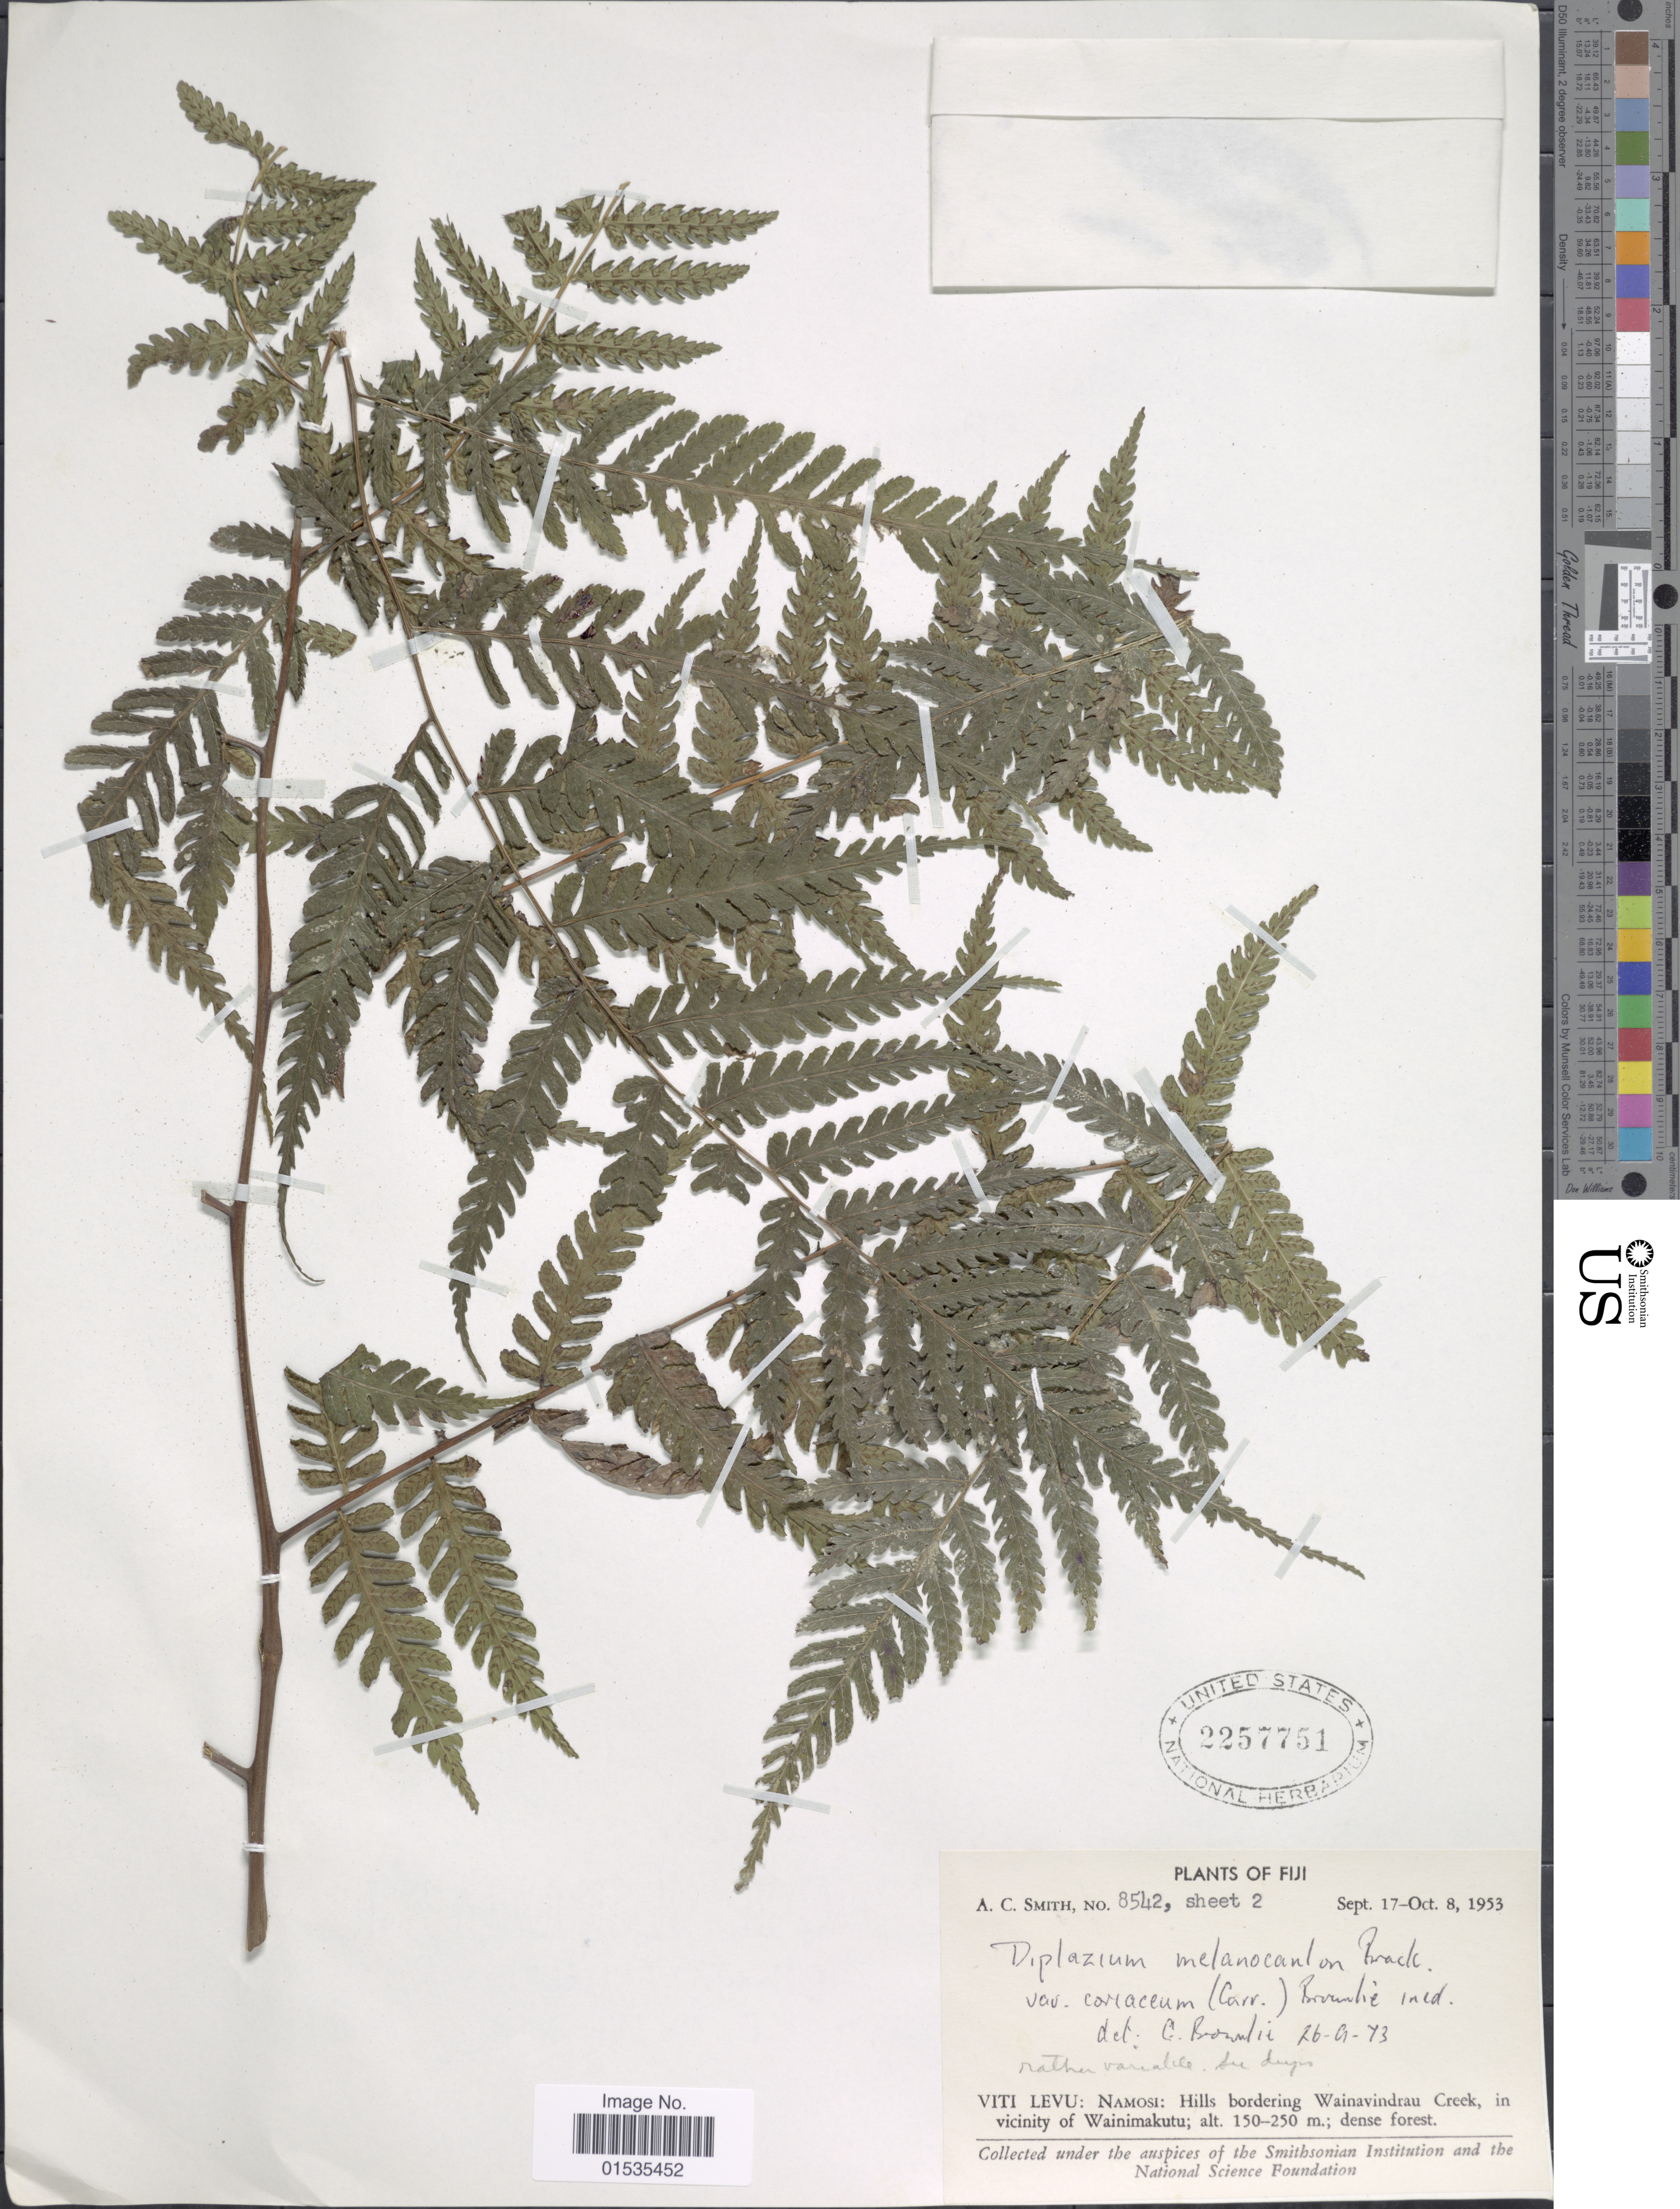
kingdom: Plantae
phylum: Tracheophyta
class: Polypodiopsida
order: Polypodiales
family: Athyriaceae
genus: Diplazium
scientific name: Diplazium melanocaulon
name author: Brack. in Wilkes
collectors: A. C. Smith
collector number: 8542*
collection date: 1953-09-17/1953-10-08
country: Fiji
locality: Viti Levu: Namosi; Hills bordering Wainikoroiluva Creek,in vicinity of Wainimakutu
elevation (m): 150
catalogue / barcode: US 2257751